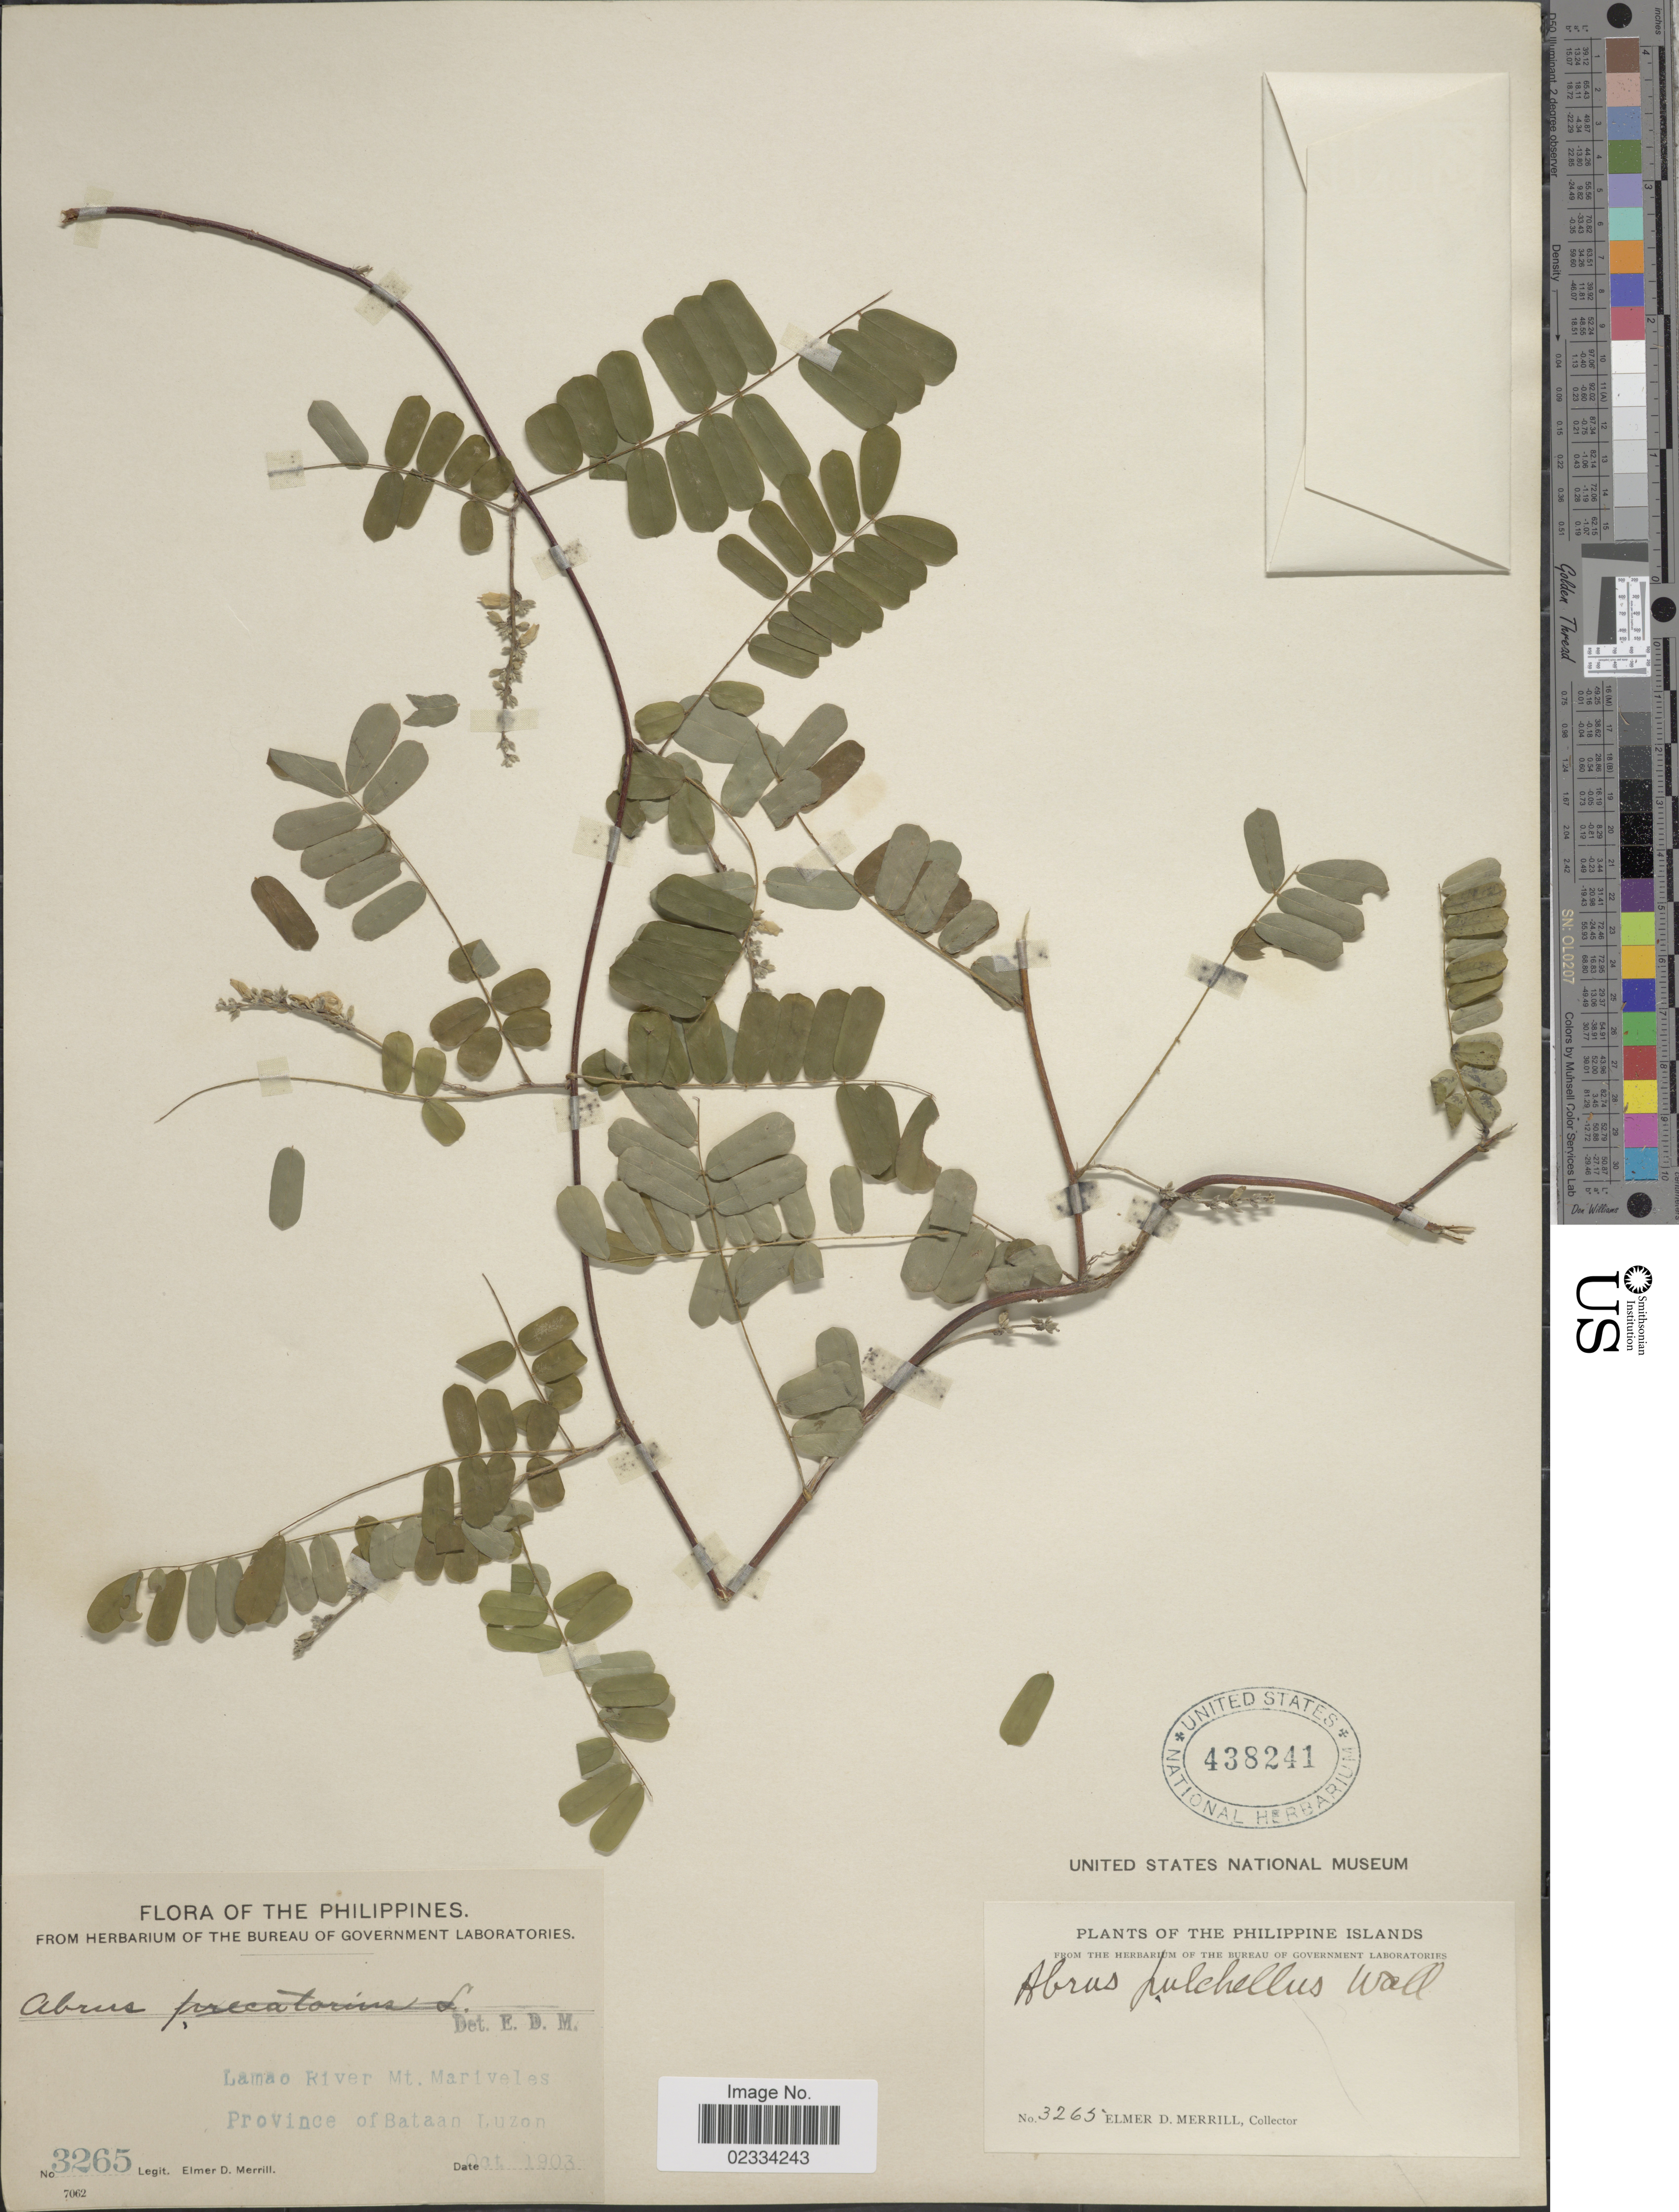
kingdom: Plantae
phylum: Tracheophyta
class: Magnoliopsida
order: Fabales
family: Fabaceae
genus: Abrus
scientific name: Abrus fruticulosus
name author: Wall. ex Wight & Arn.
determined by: Ding Hou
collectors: E. D. Merrill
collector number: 3265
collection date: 1903-10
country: Philippines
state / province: Central Luzon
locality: Lamao River Mt. Mariveles, Province of Bataan, Luzon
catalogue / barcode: US 438241